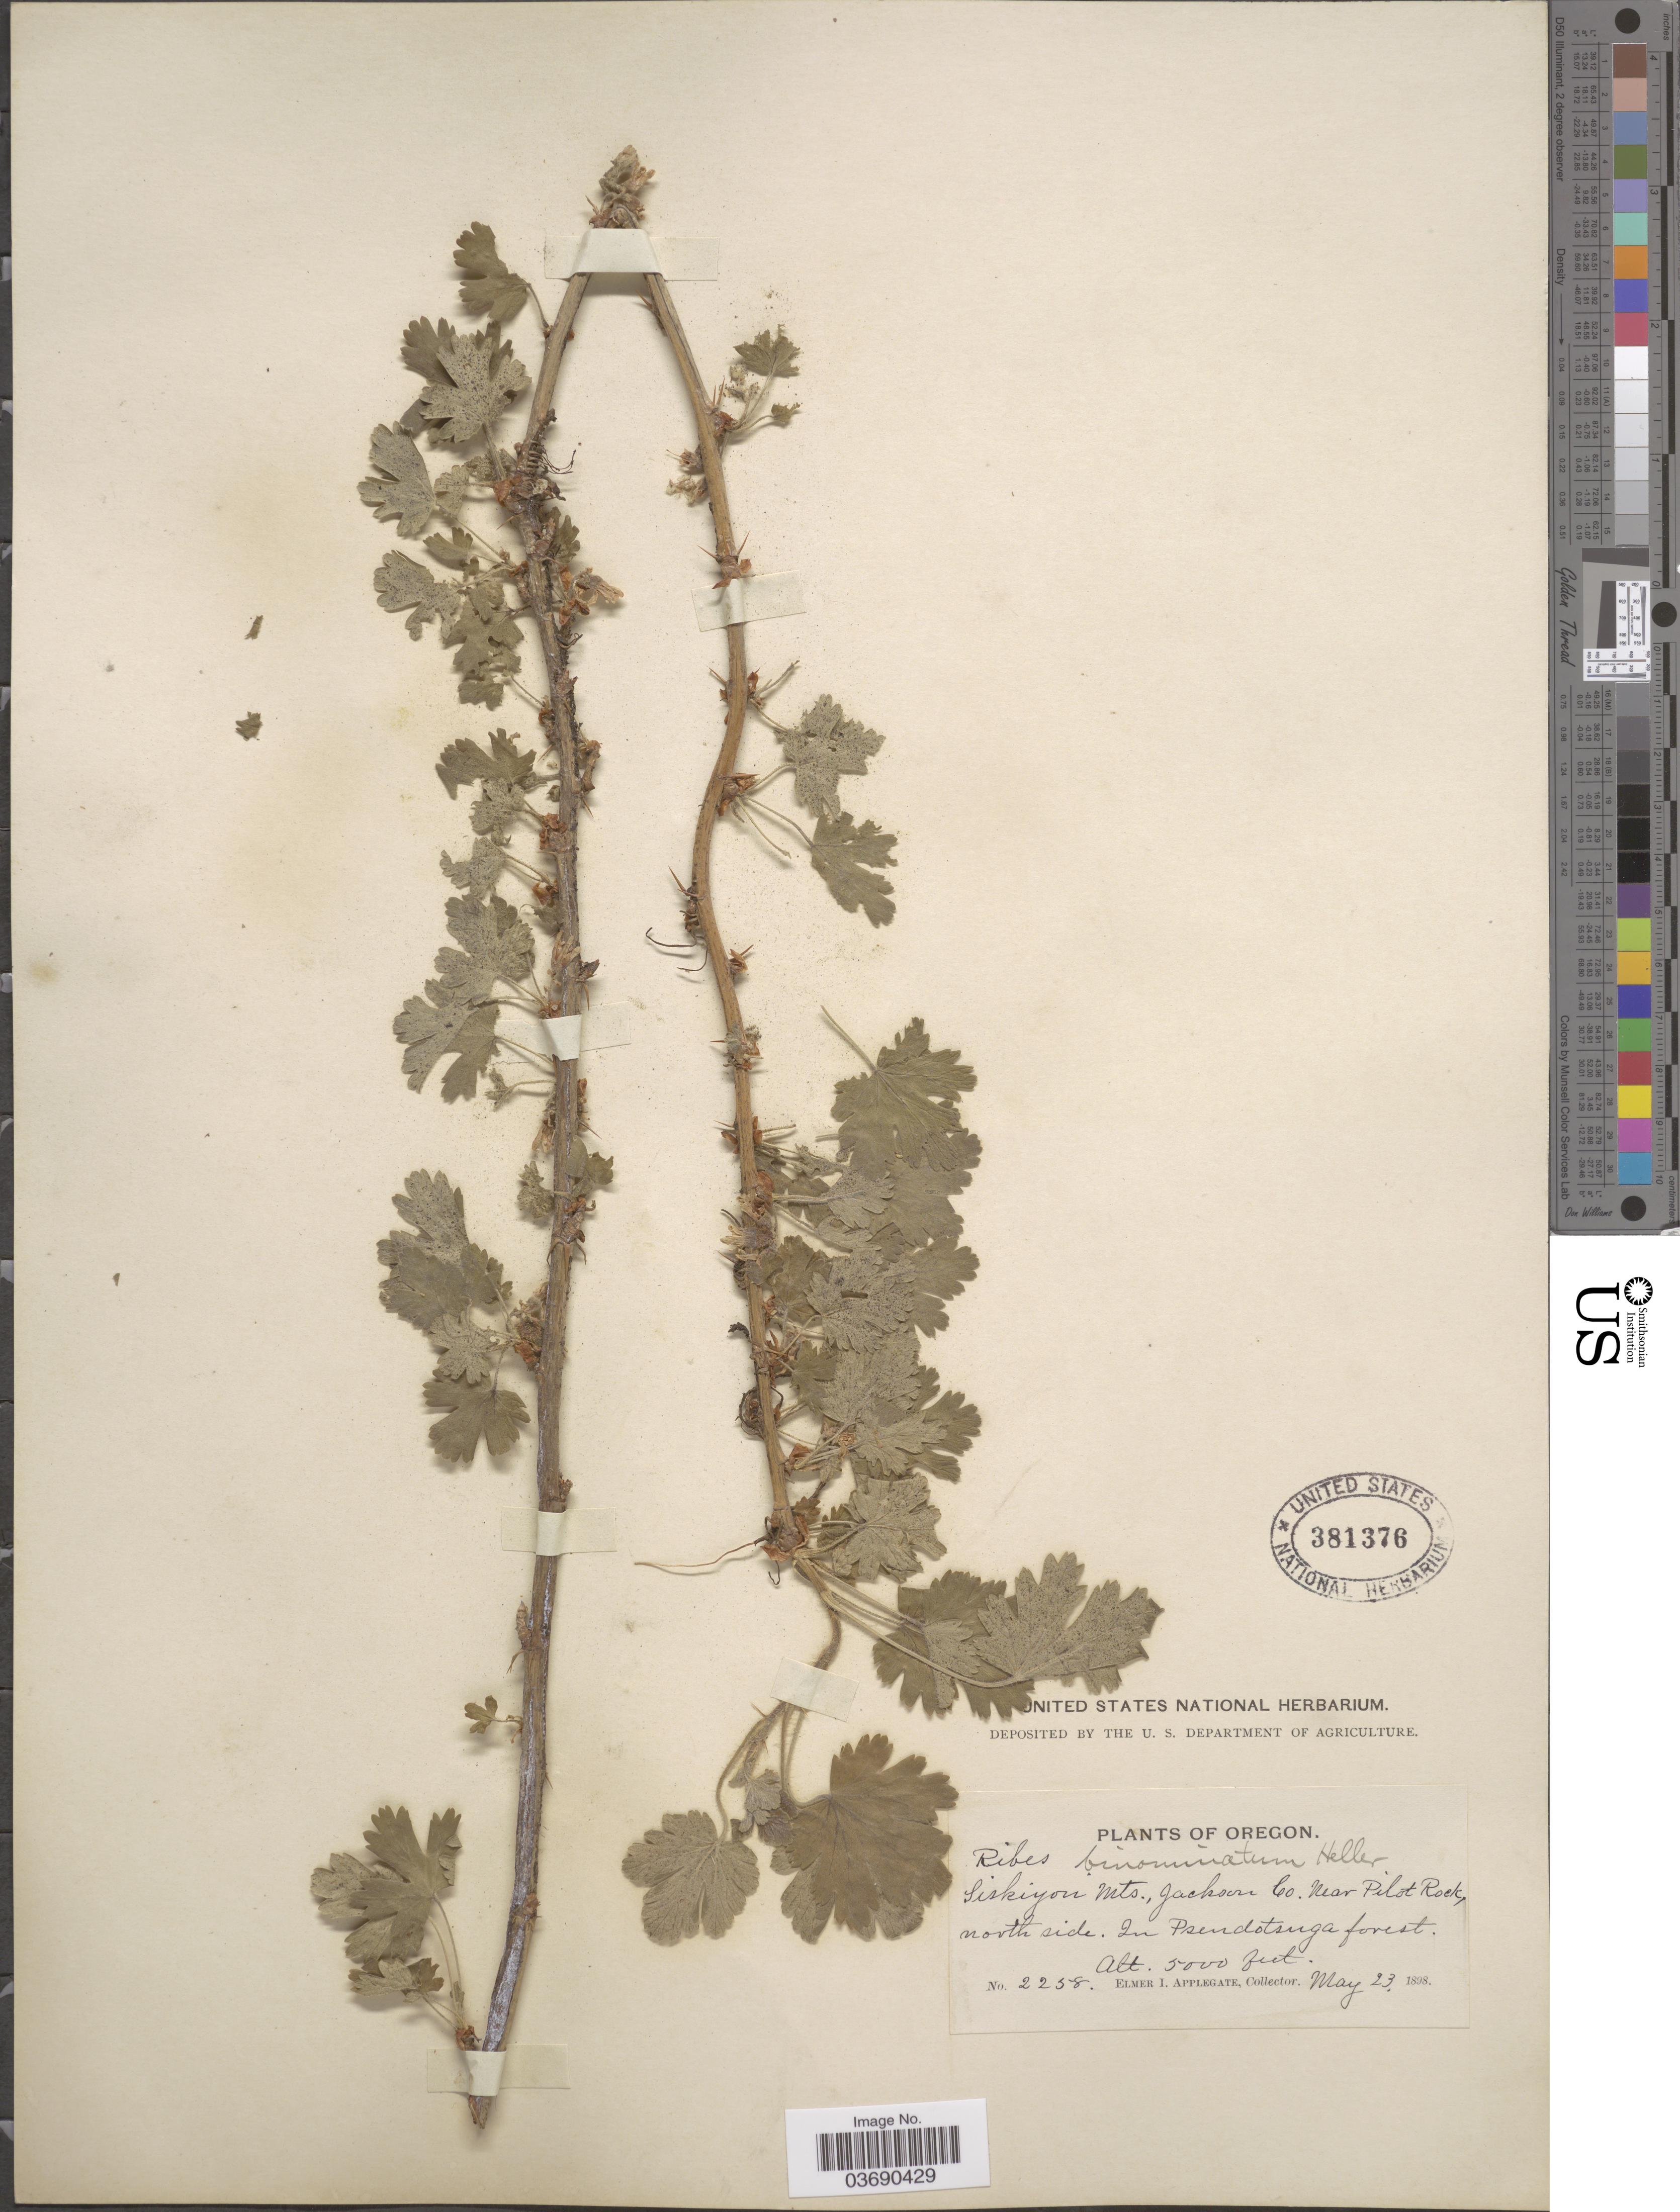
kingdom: Plantae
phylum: Tracheophyta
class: Magnoliopsida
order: Saxifragales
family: Grossulariaceae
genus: Ribes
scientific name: Ribes binominatum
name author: A. Heller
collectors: E. I. Applegate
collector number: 2258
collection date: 1898-05-23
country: United States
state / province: Oregon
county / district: Jackson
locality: Siskiyou Mts., Jackson Co. Near Pilot Rock, north side.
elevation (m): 1524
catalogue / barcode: US 381376